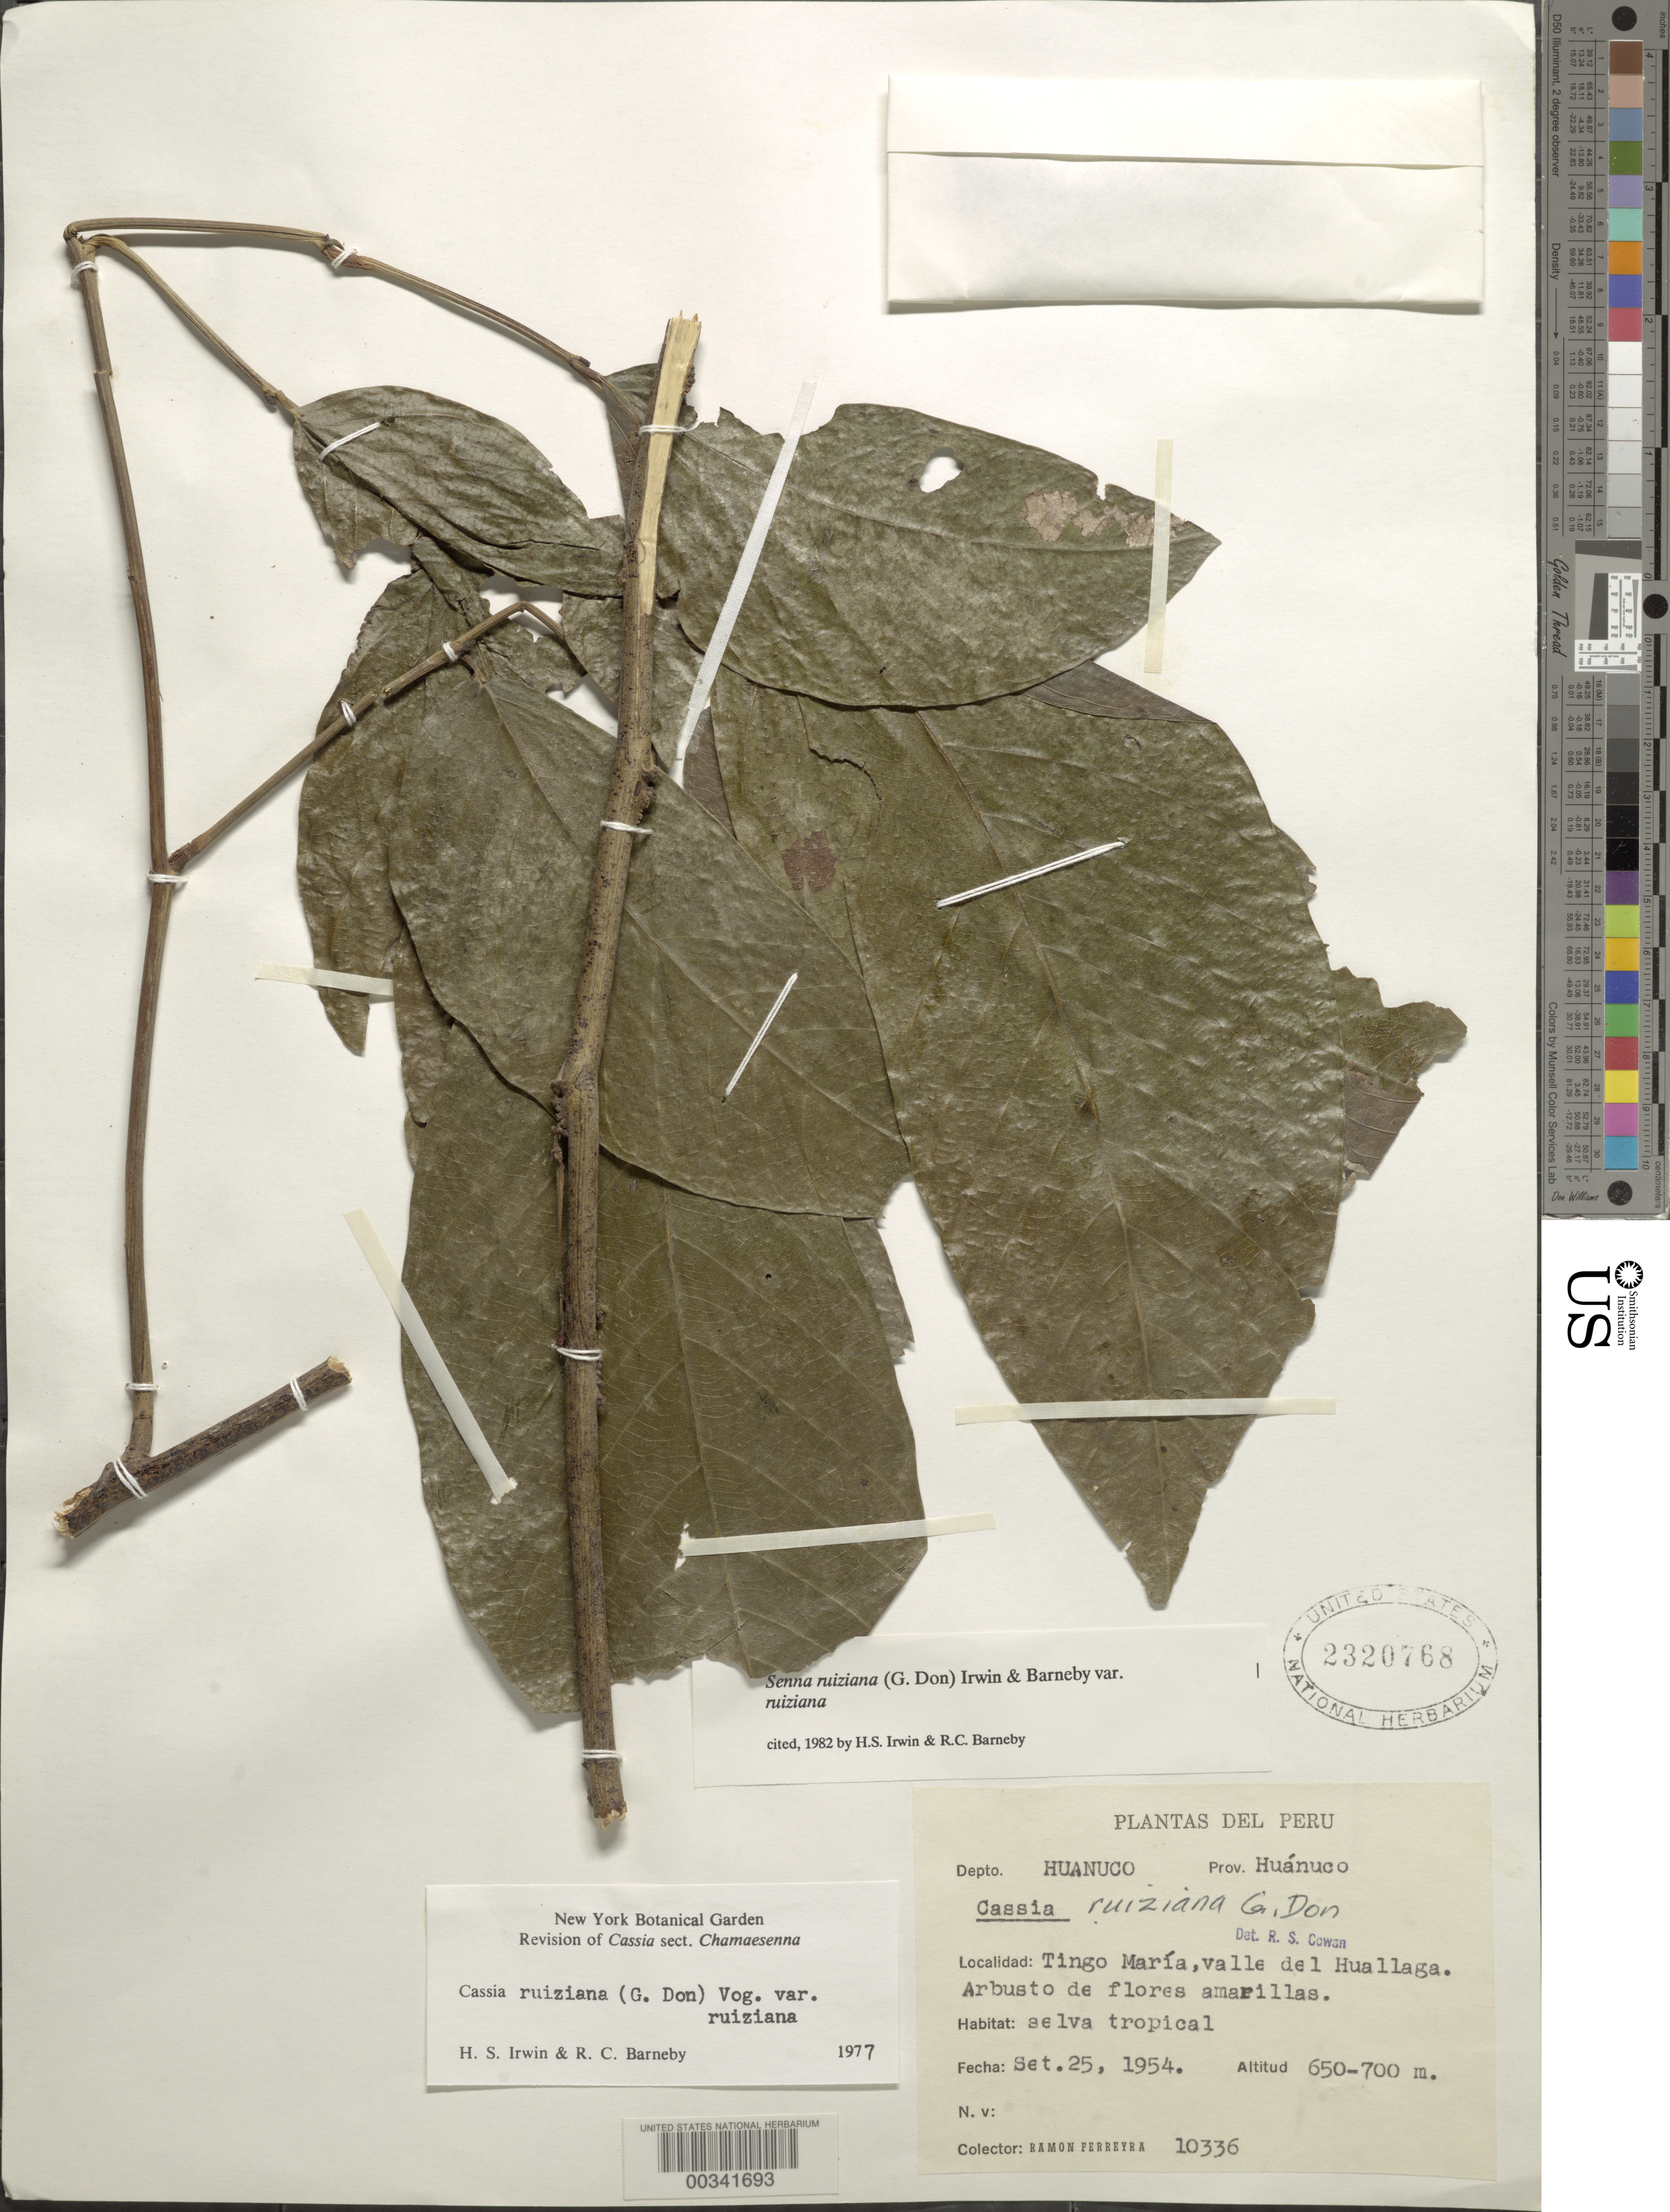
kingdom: Plantae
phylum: Tracheophyta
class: Magnoliopsida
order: Fabales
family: Fabaceae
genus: Senna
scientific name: Senna ruiziana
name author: (G. Don) H.S. Irwin & Barneby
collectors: R. A. Ferreyra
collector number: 10336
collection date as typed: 25 Sep 1954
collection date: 1954-09-25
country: Peru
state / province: Huánuco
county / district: Leoncio Prado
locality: Tingo María, valle del Huallaga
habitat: Tropical forest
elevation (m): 650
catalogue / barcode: US 2320768